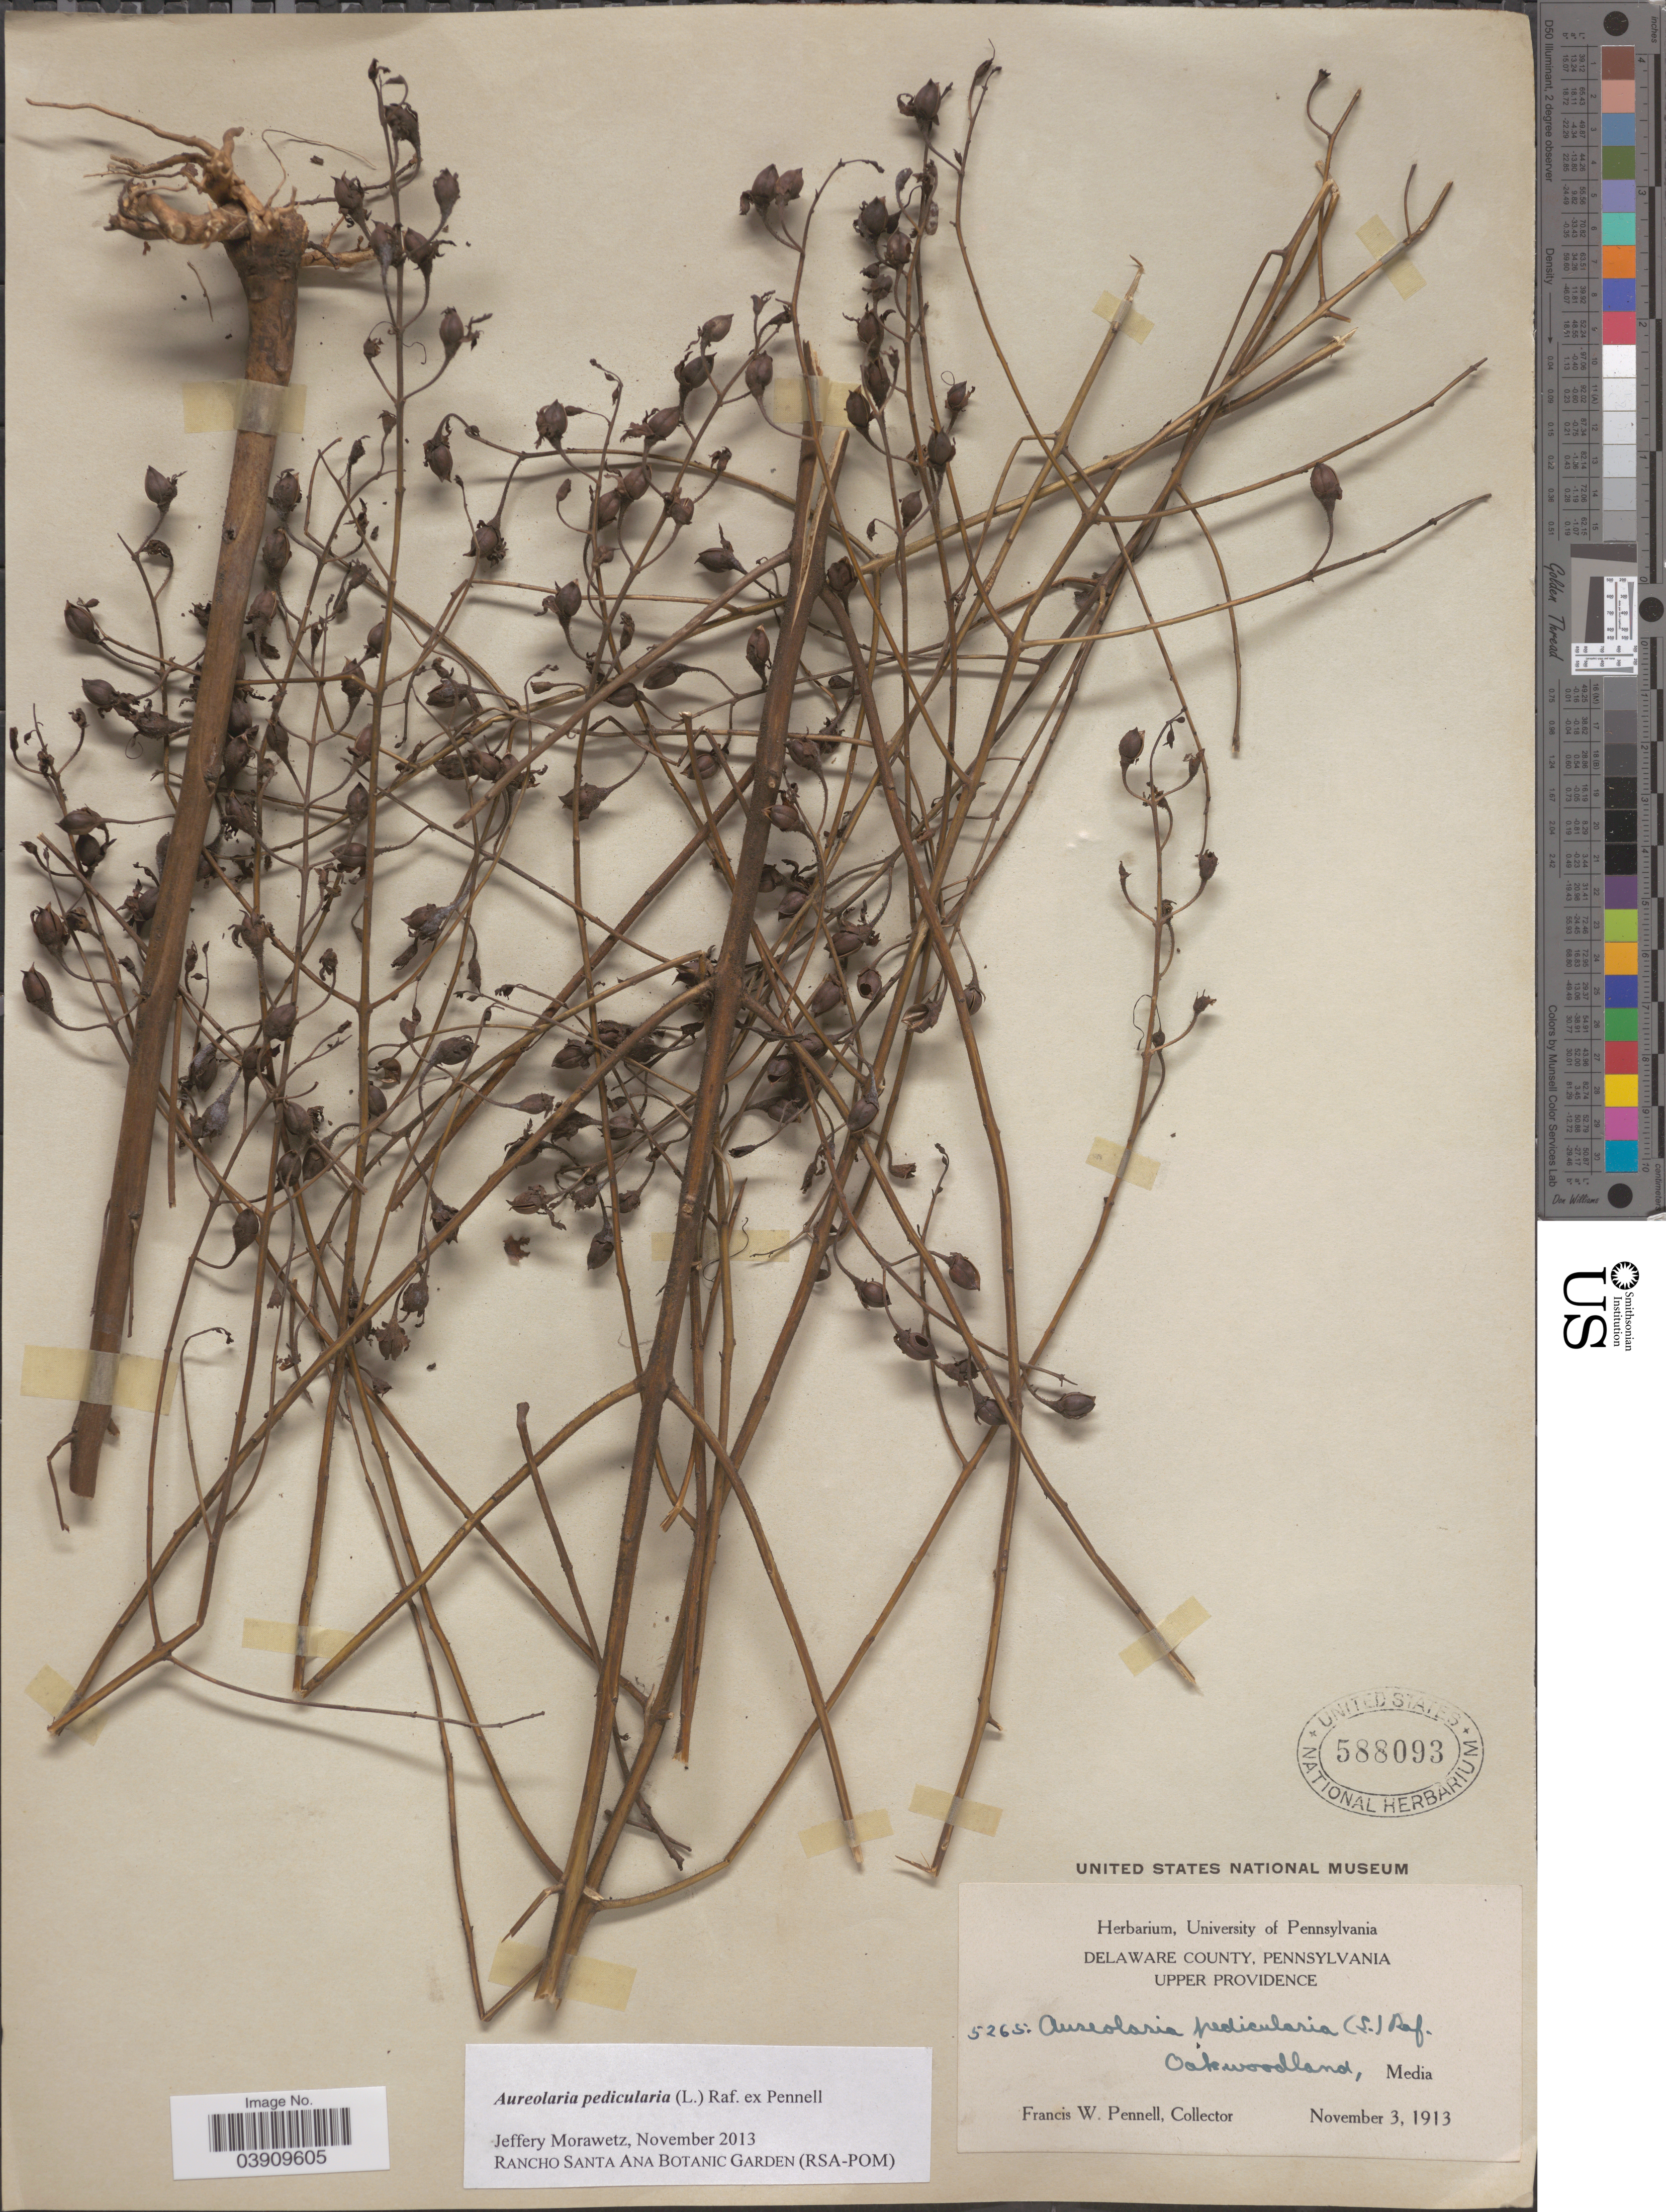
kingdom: Plantae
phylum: Tracheophyta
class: Magnoliopsida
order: Lamiales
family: Orobanchaceae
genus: Aureolaria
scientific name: Aureolaria pedicularia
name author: (L.) Raf. ex Farw.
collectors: F. W. Pennell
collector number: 5265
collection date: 1913-11-03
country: United States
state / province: Pennsylvania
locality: Delaware County. Upper Providence. Media.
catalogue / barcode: US 588093